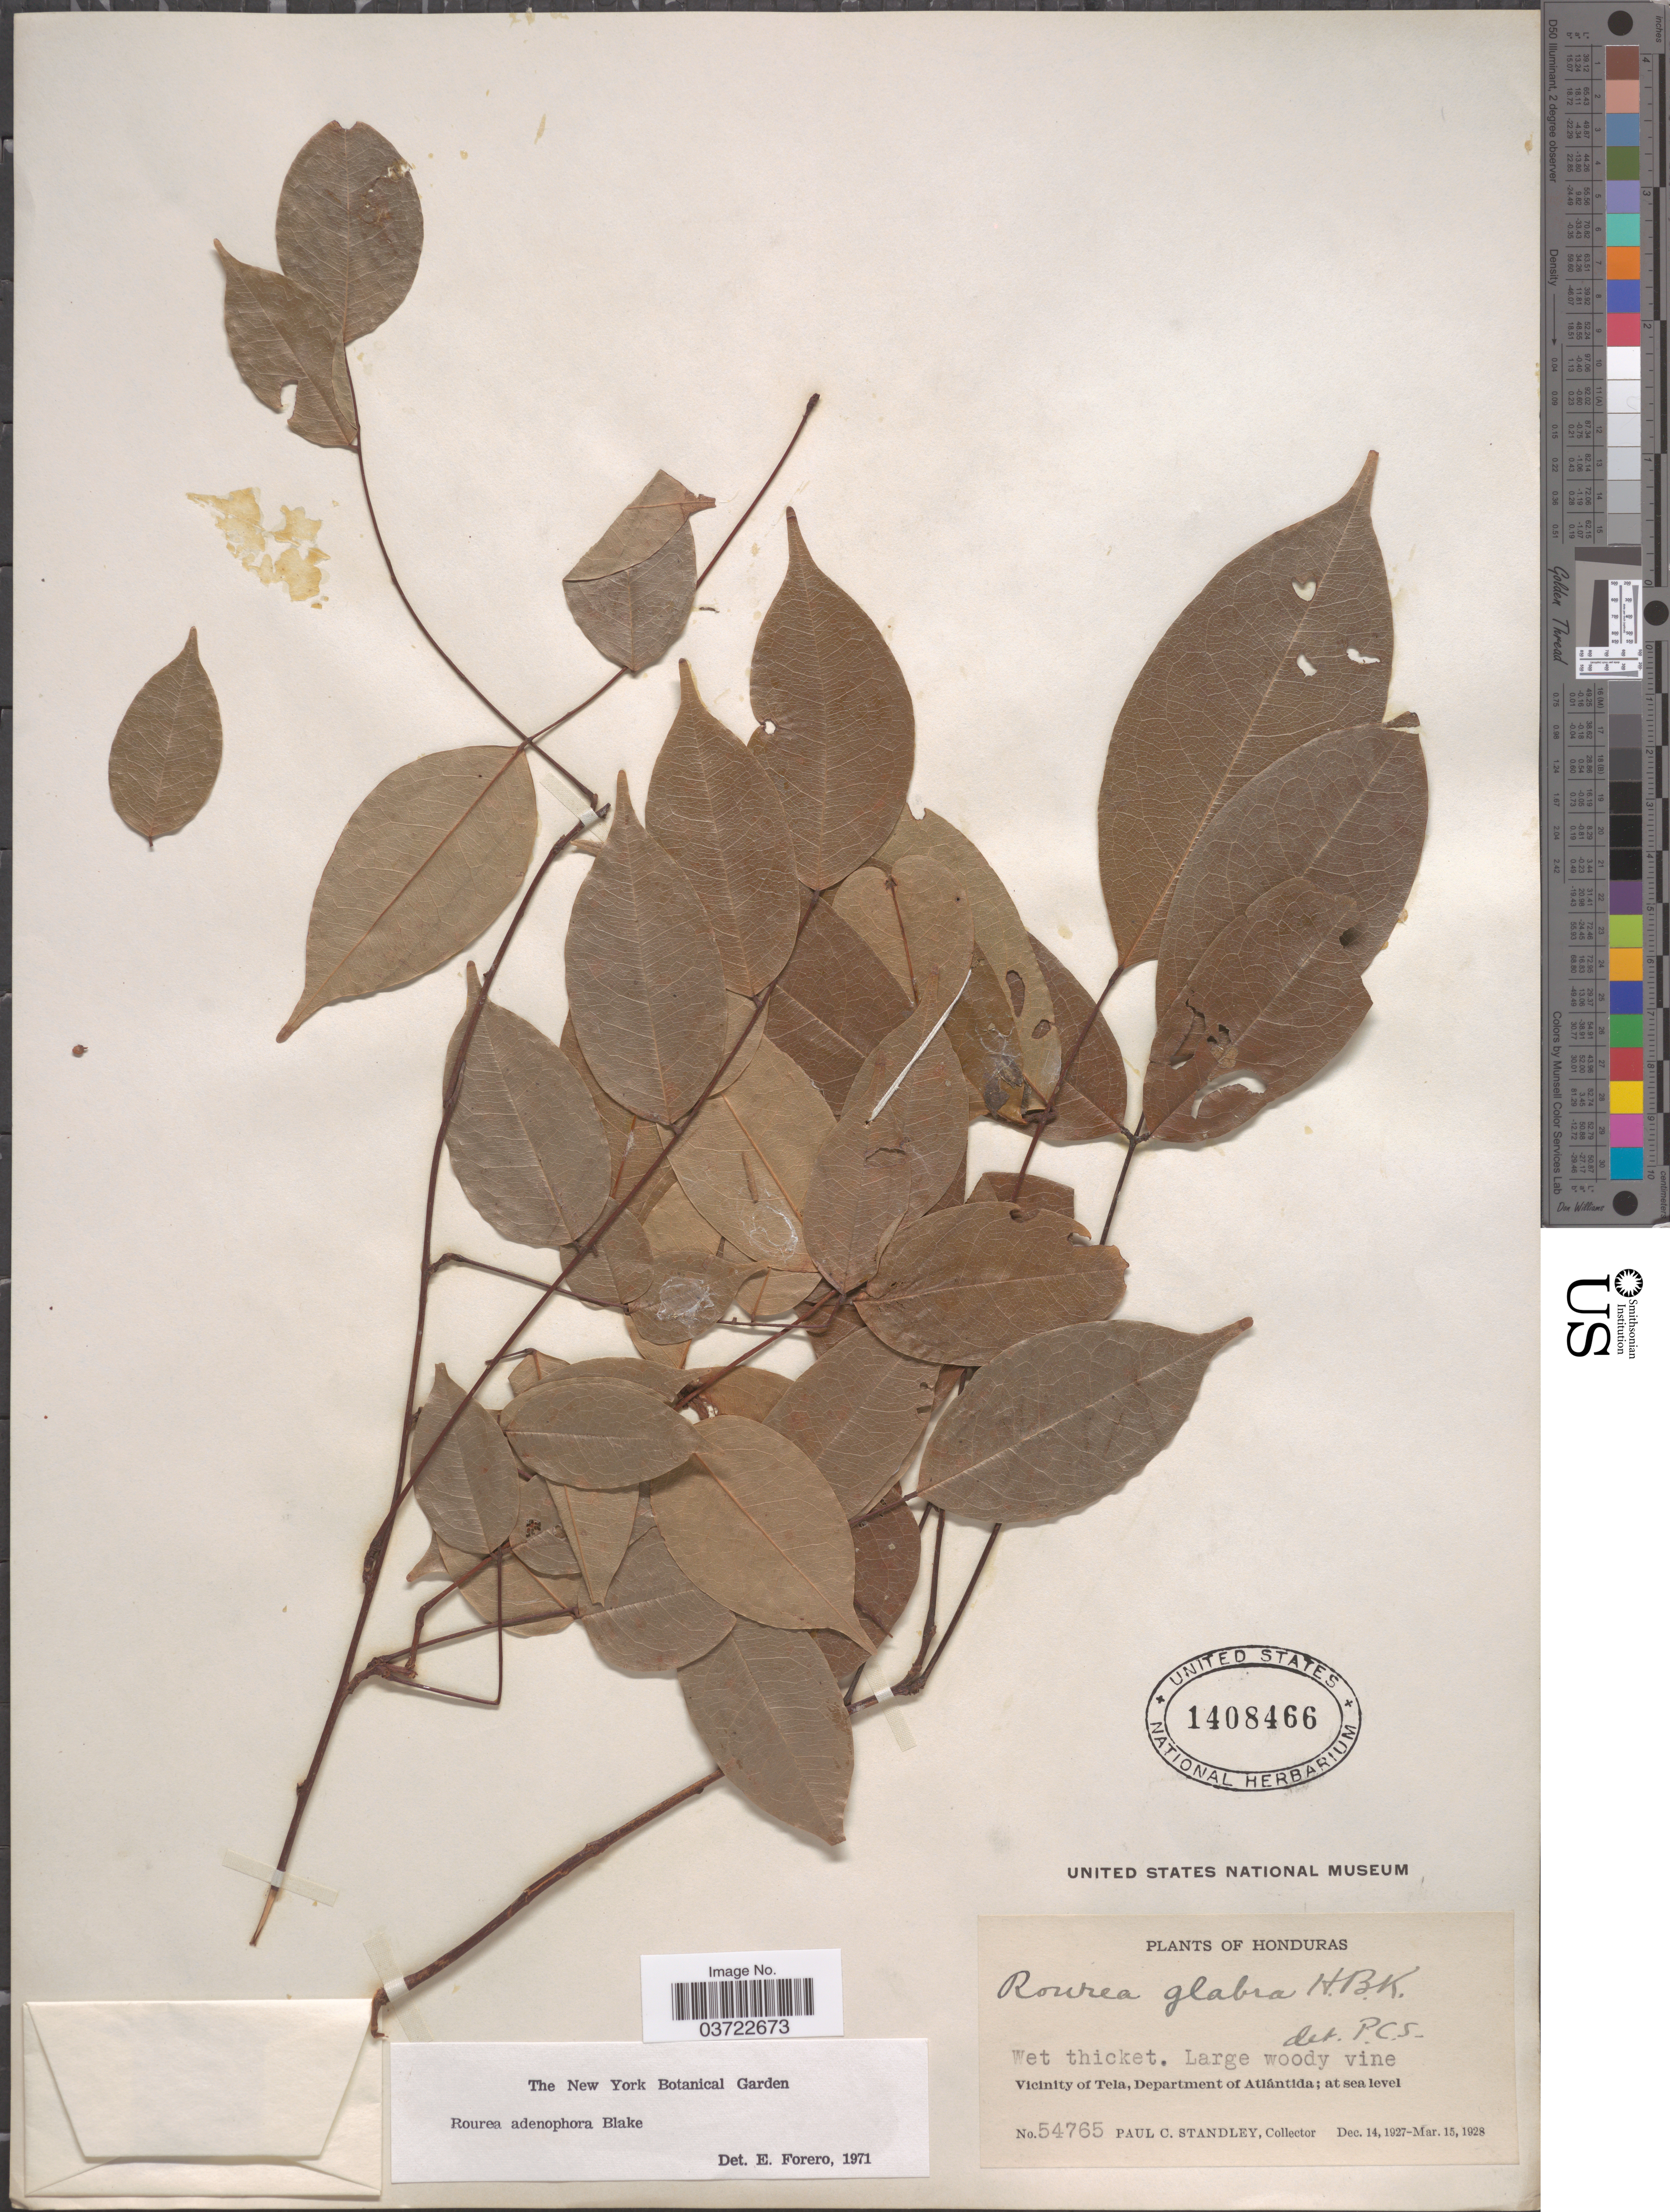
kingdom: Plantae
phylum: Tracheophyta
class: Magnoliopsida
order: Oxalidales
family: Connaraceae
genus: Rourea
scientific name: Rourea adenophora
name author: S.F. Blake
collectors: P. C. Standley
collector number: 54765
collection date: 1927-12-14/1928-03-15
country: Honduras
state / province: Atlantida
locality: Vicinity of Tela, Department of Atlántida.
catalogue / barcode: US 1408466